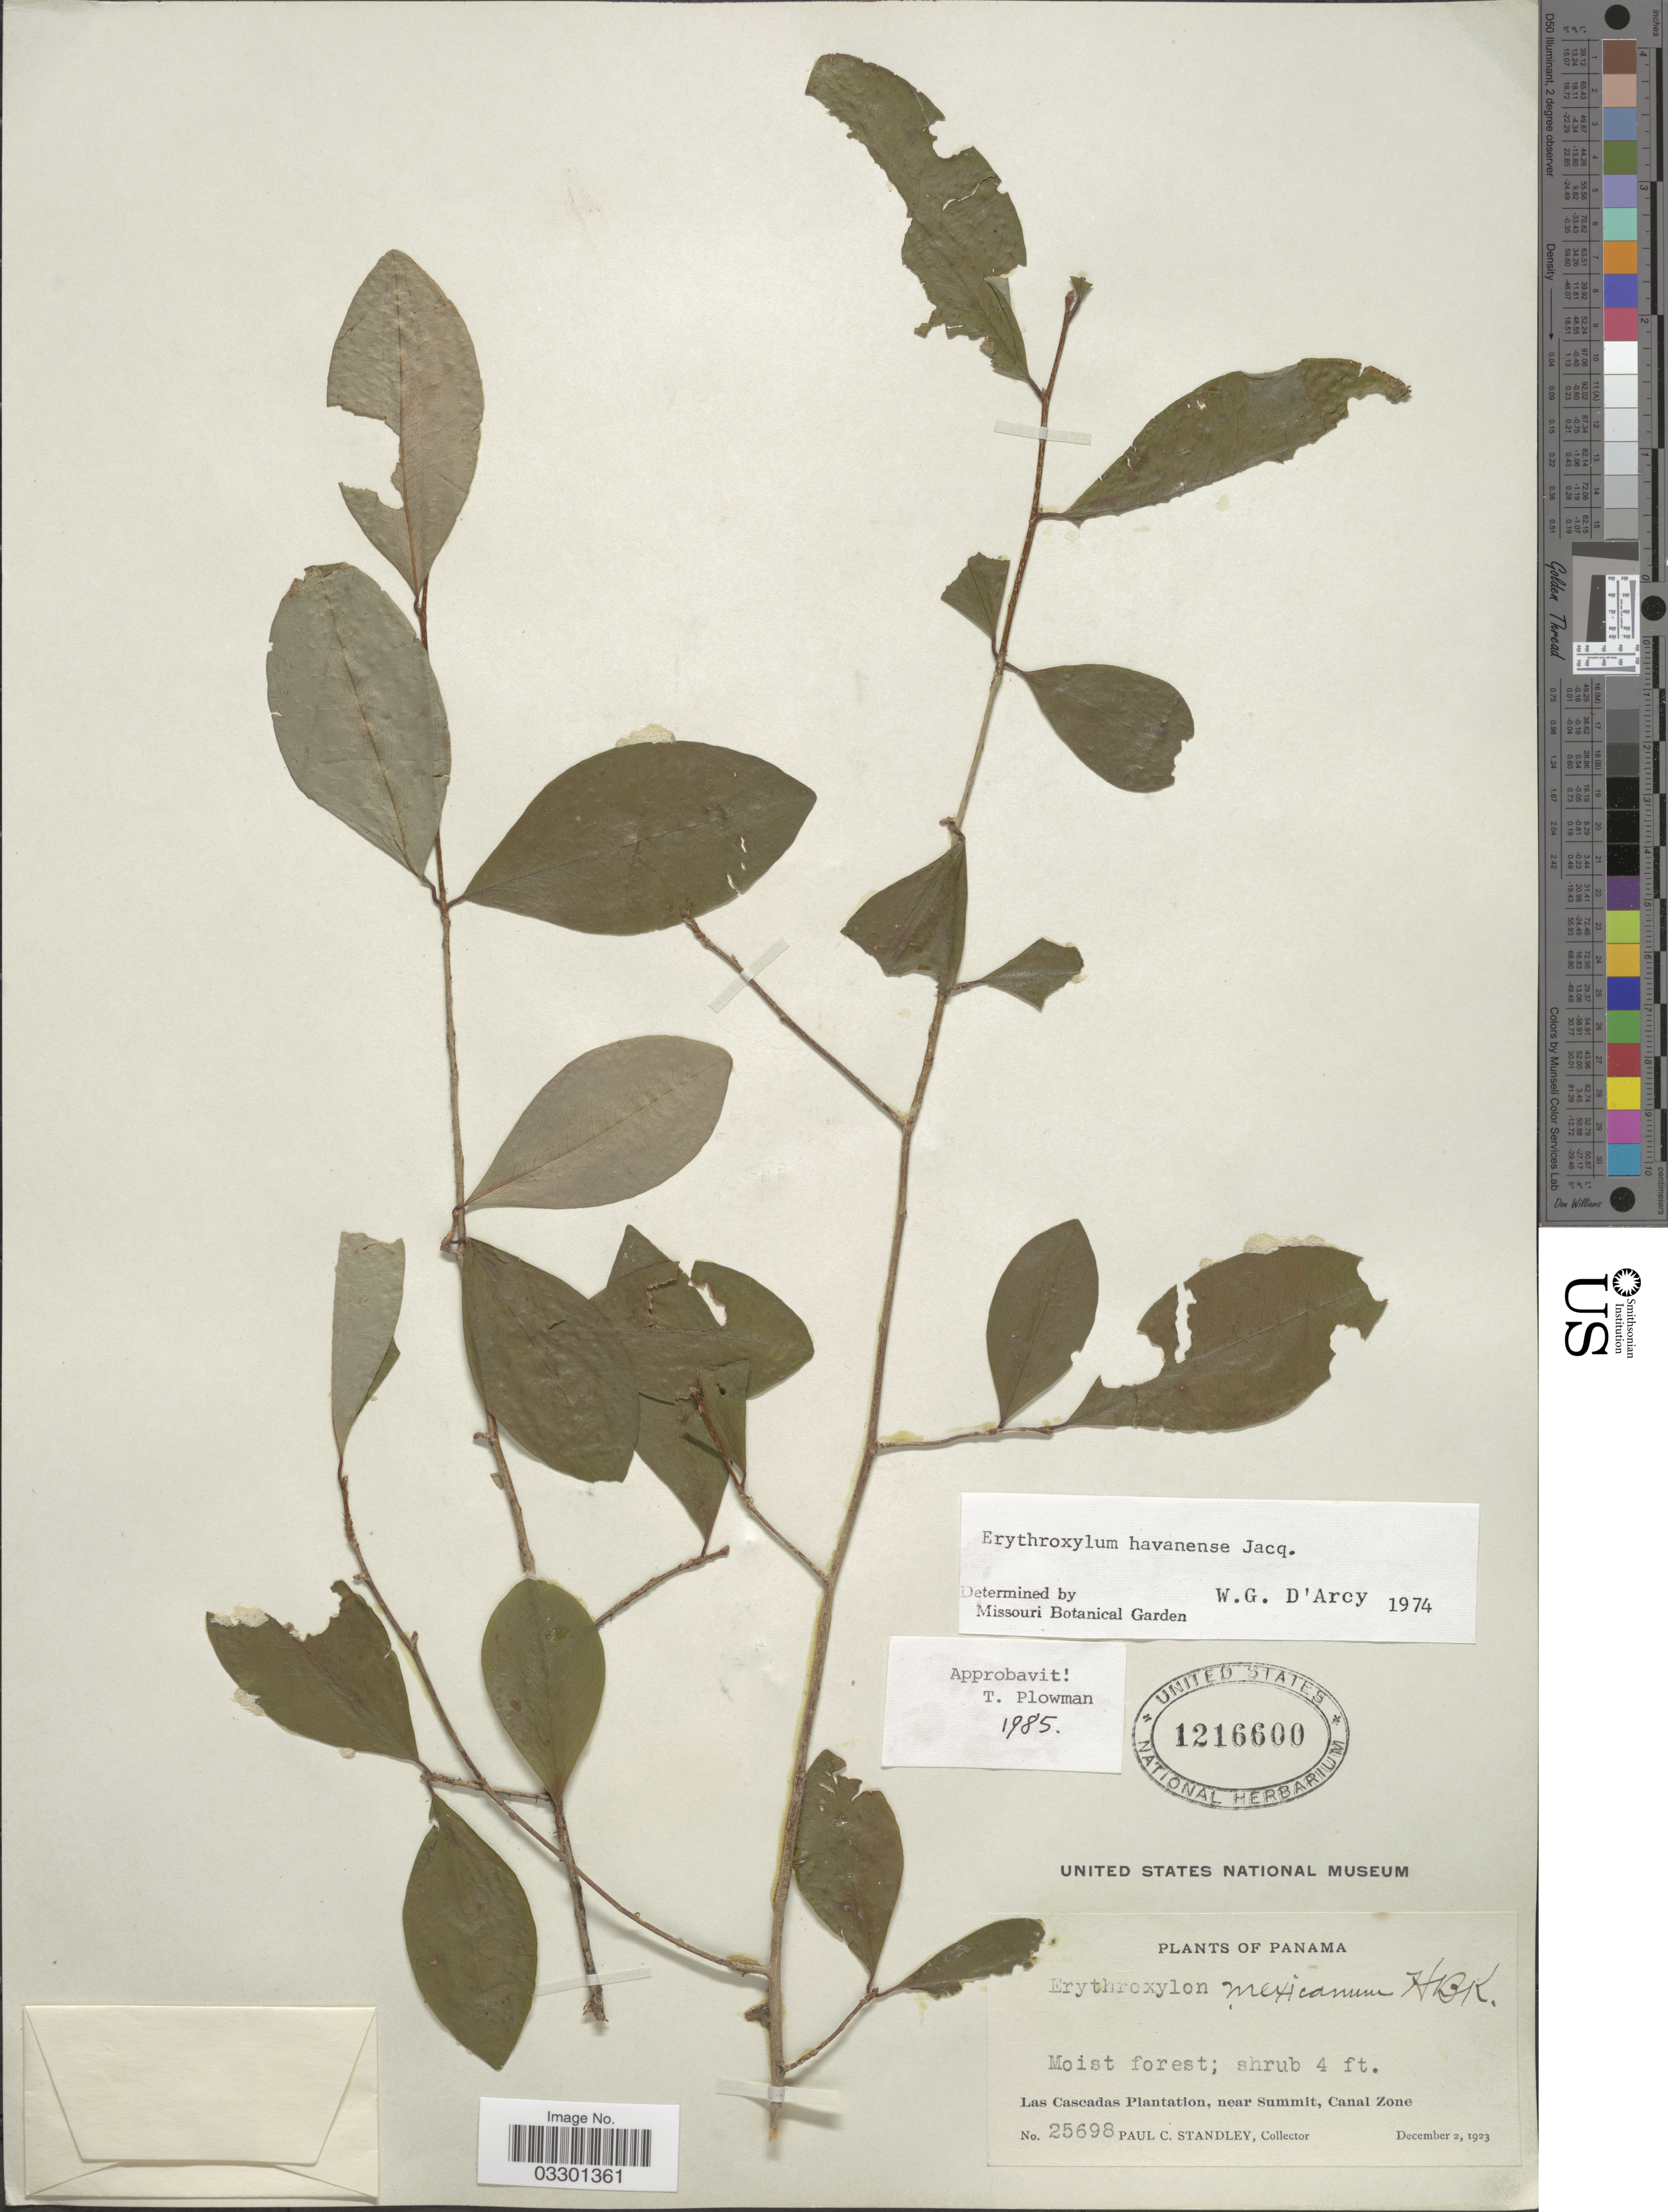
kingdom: Plantae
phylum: Tracheophyta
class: Magnoliopsida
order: Malpighiales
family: Erythroxylaceae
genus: Erythroxylum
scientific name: Erythroxylum havanense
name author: Jacq.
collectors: P. C. Standley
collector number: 25698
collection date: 1923-12-02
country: Panama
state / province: Colón / Panamá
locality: Las Cascadas Plantation, near Summit, Canal Zone.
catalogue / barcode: US 1216600